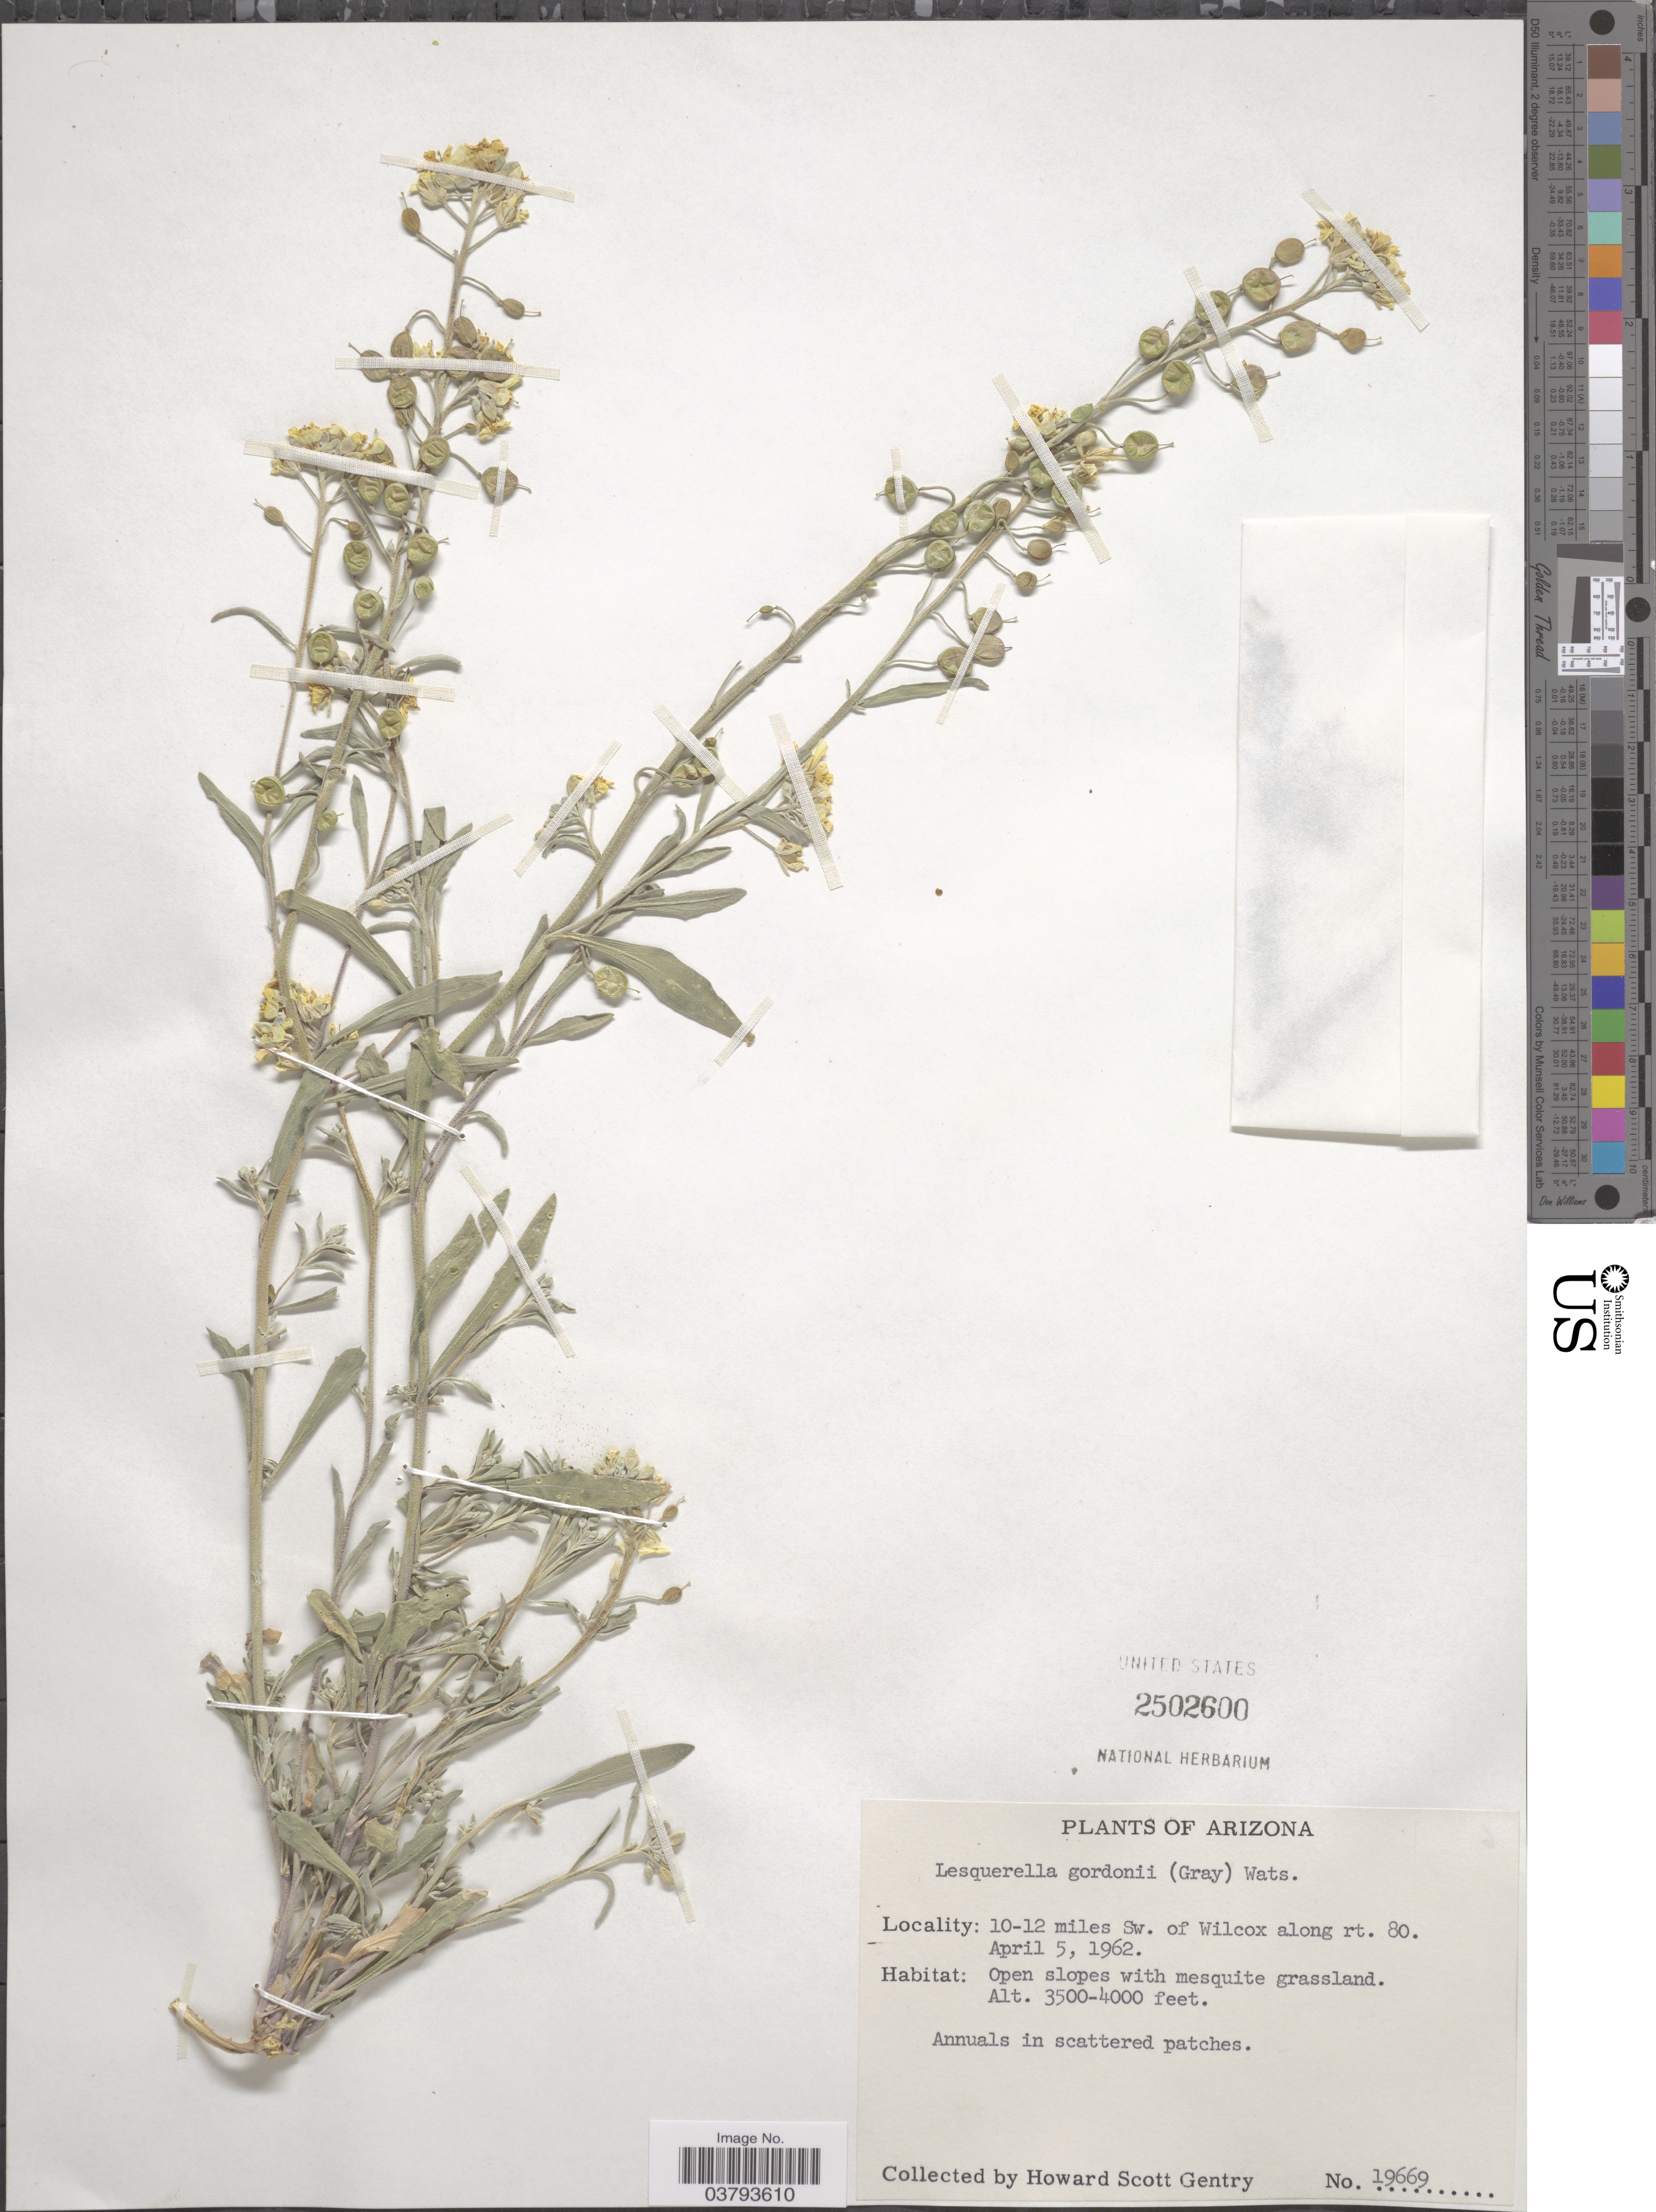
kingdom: Plantae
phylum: Tracheophyta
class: Magnoliopsida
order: Brassicales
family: Brassicaceae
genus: Lesquerella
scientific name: Lesquerella gordonii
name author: (A. Gray) S. Watson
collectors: H. S. Gentry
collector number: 19669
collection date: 1962-04-05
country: United States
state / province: Arizona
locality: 10-12 miles Sw. of Wilcox along rt. 80.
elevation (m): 1067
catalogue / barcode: US 2502600